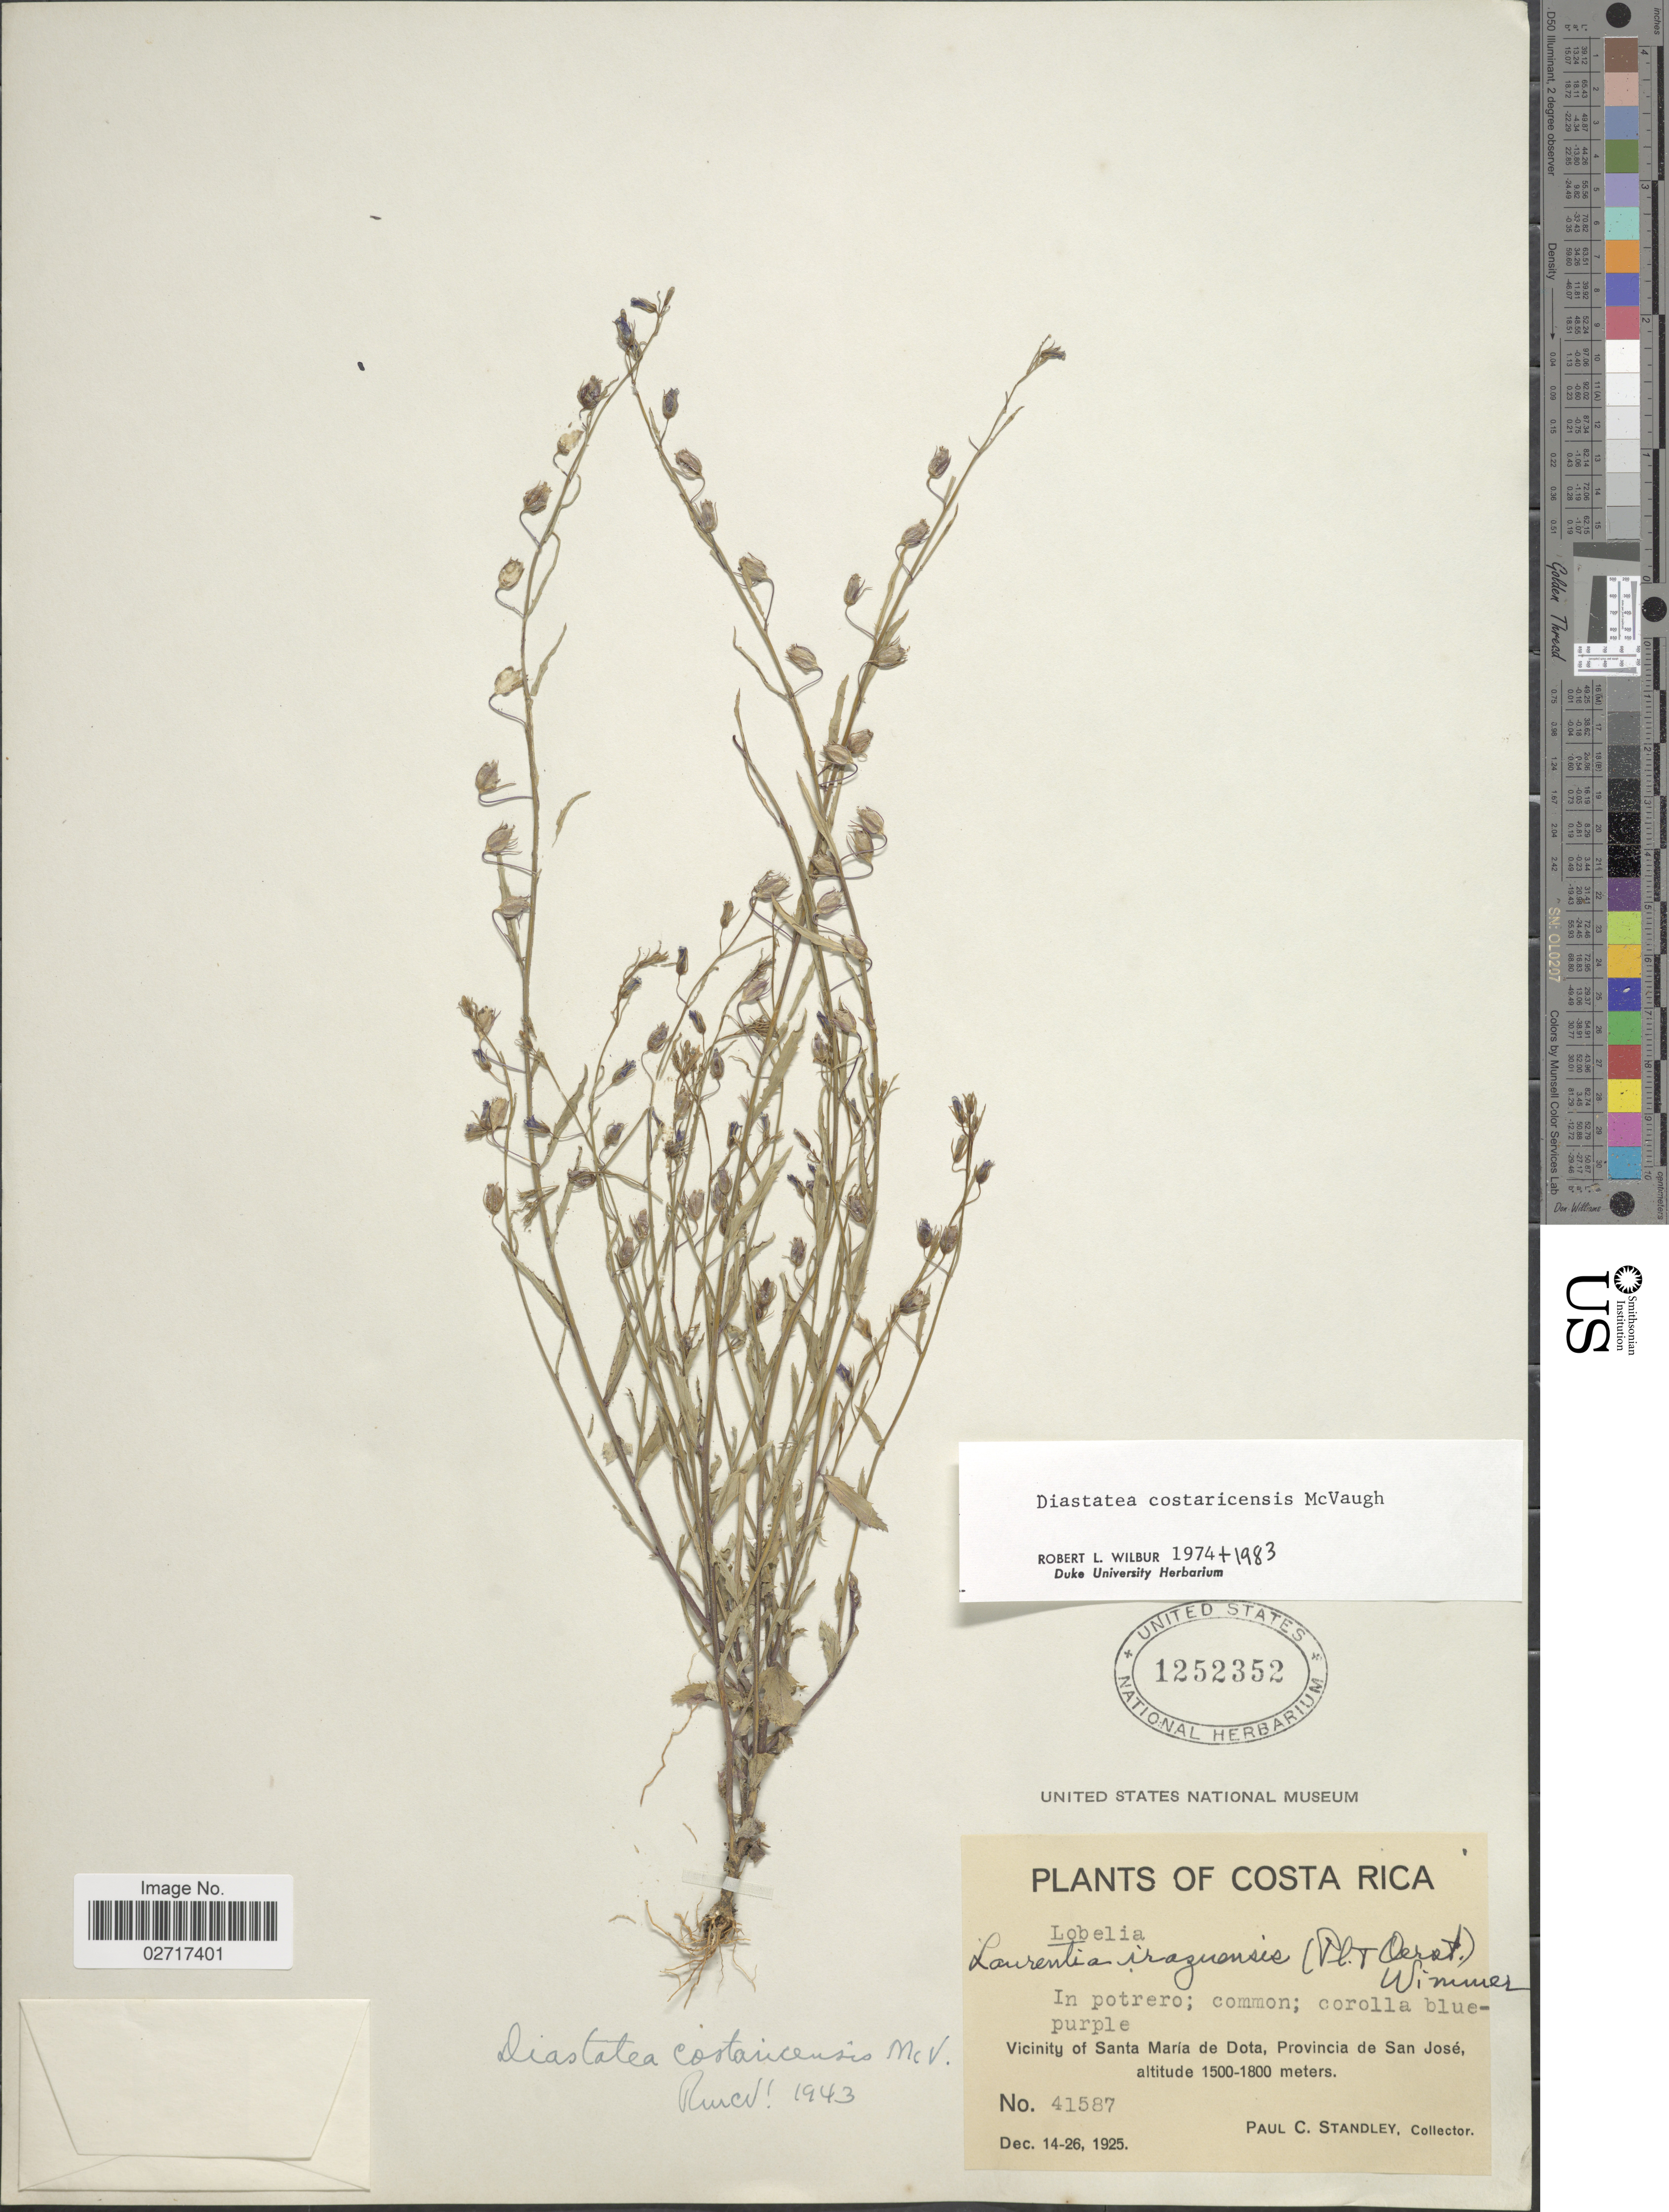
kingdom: Plantae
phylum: Tracheophyta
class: Magnoliopsida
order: Asterales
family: Campanulaceae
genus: Diastatea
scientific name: Diastatea costaricensis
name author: McVaugh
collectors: P. C. Standley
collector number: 41587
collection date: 1925-12-14/1925-12-26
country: Costa Rica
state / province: San José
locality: Vicinity of Santa María de Dota.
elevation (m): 1500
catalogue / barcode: US 1252352